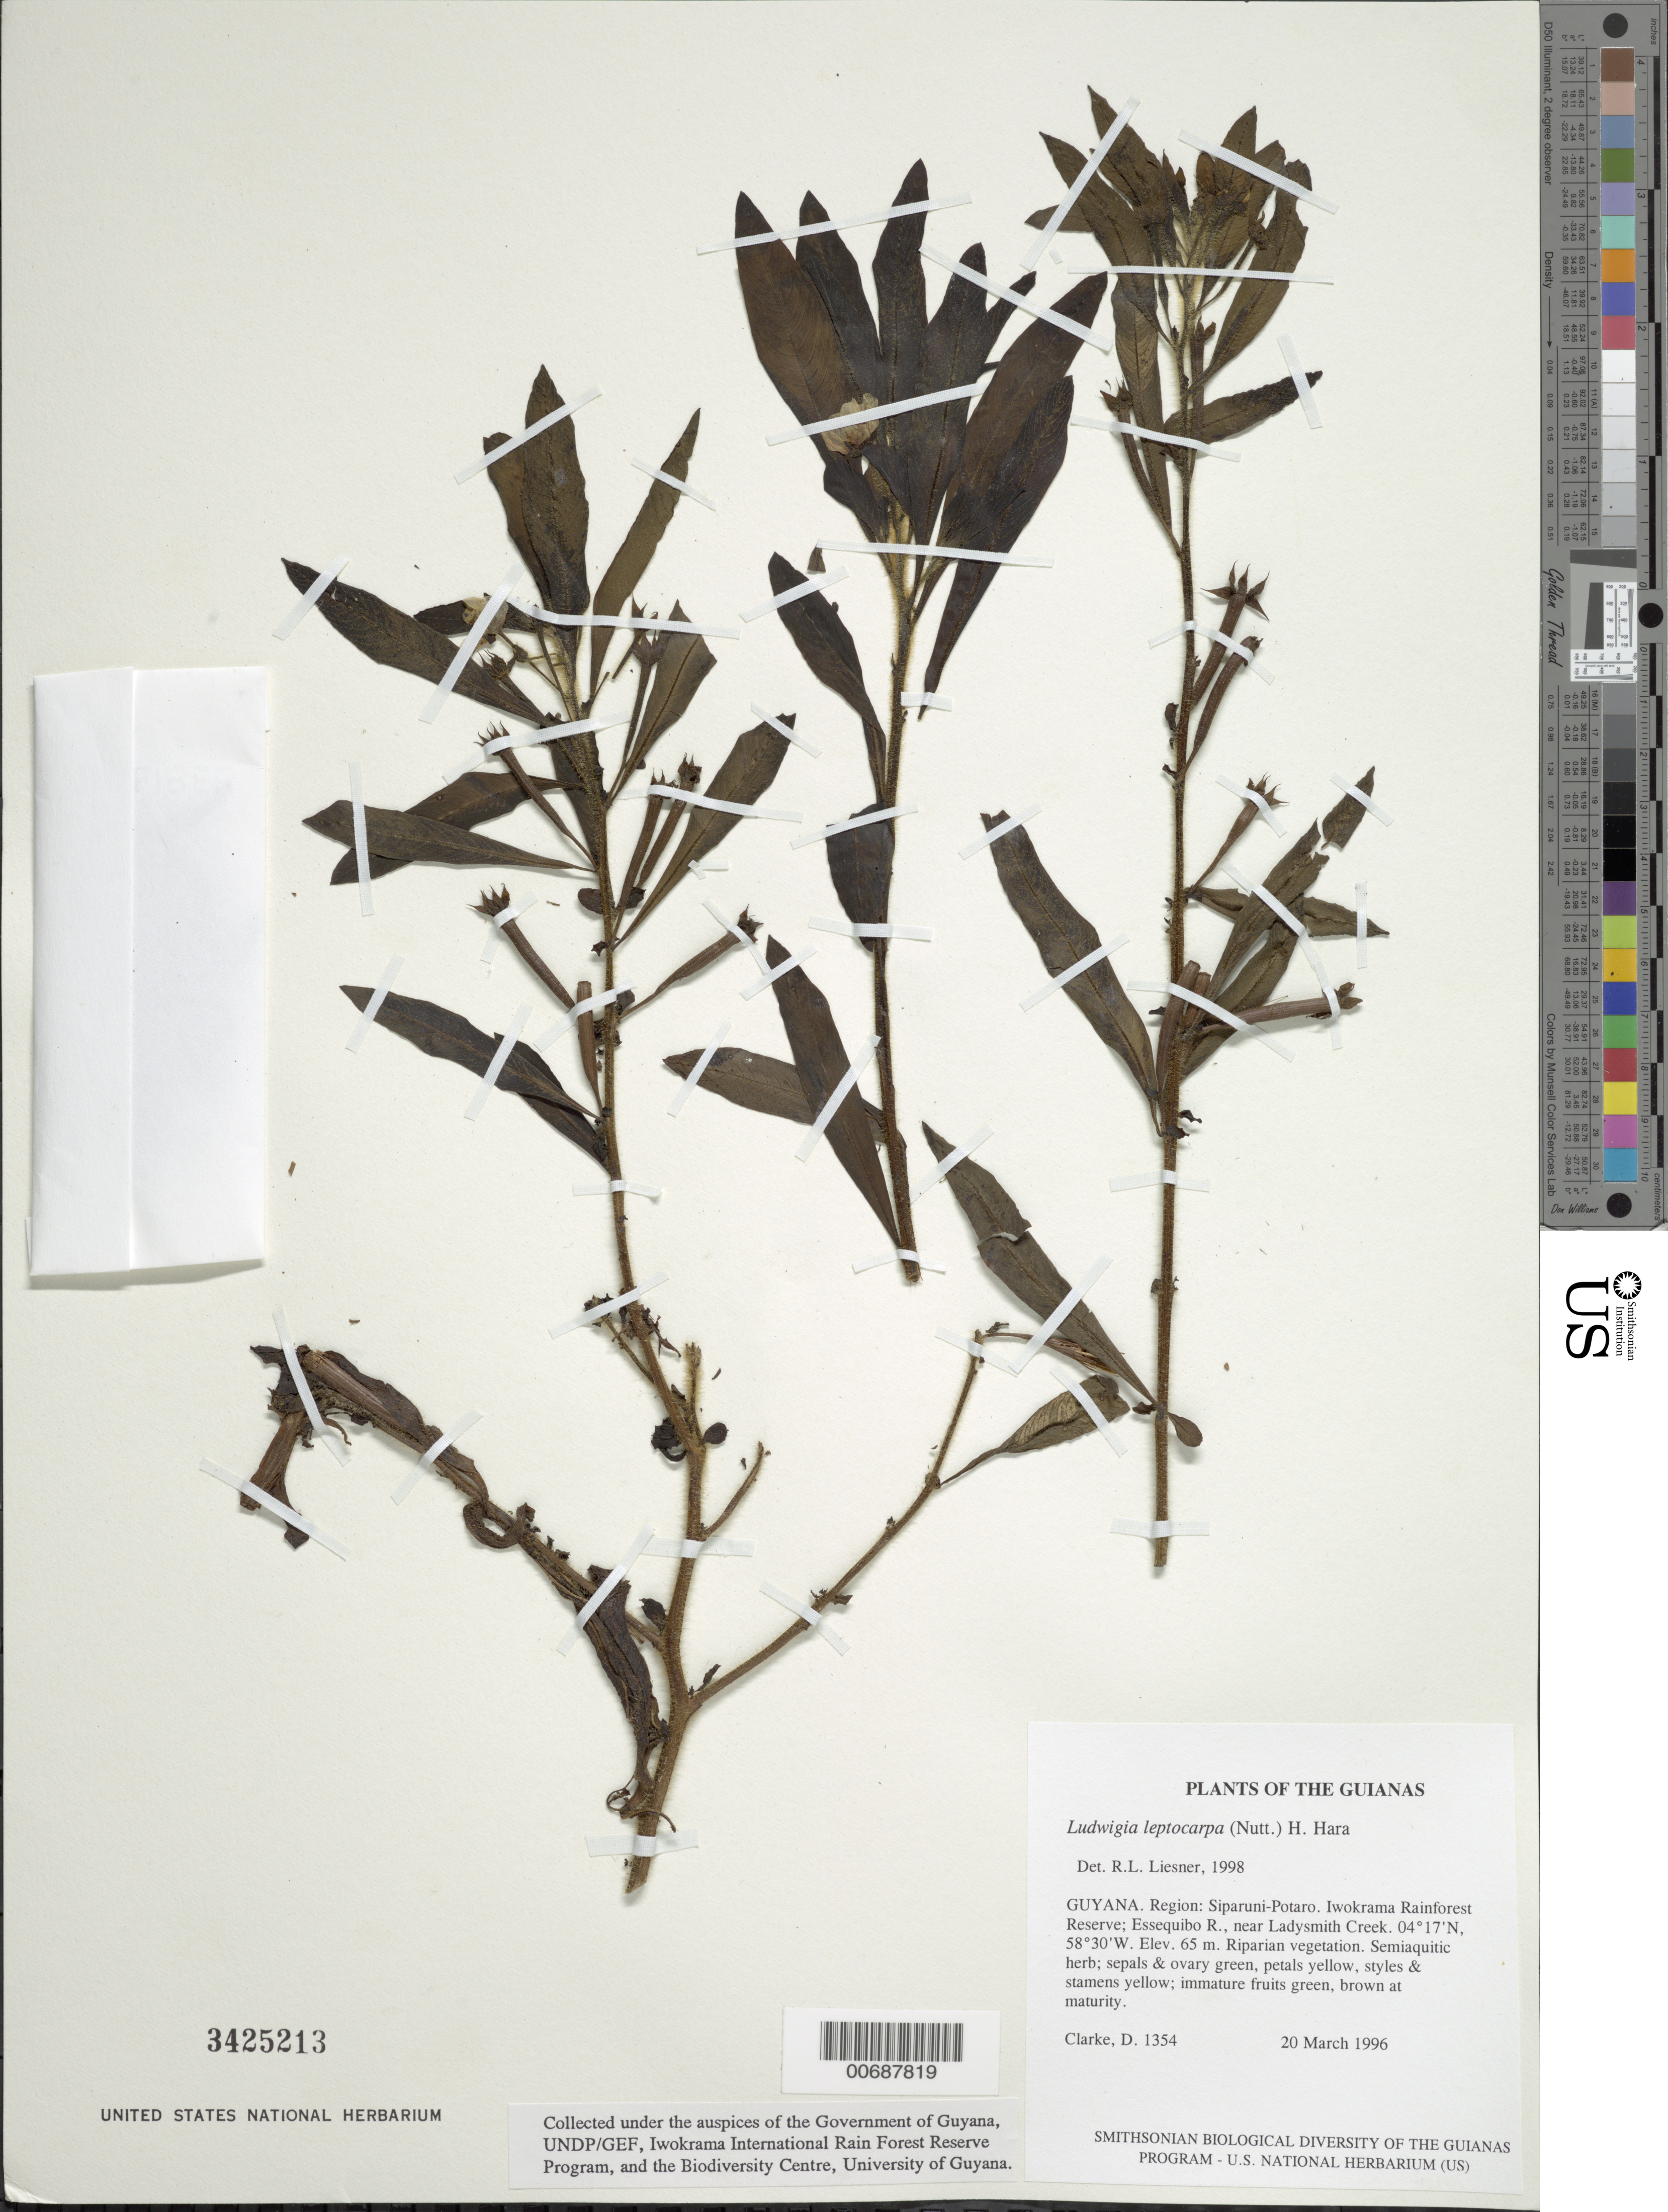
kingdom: Plantae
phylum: Tracheophyta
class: Magnoliopsida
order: Myrtales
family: Onagraceae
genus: Ludwigia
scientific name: Ludwigia leptocarpa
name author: (Nutt.) H. Hara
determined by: Zardini, E. M.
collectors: H. D. Clarke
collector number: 1354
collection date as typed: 20 March 1996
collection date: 1996-03-20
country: Guyana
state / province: Potaro-Siparuni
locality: Iwokrama Rainforest Reserve; Essequibo R., near Ladysmith Creek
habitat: Riparian vegetation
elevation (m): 65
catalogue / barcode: US 3425213